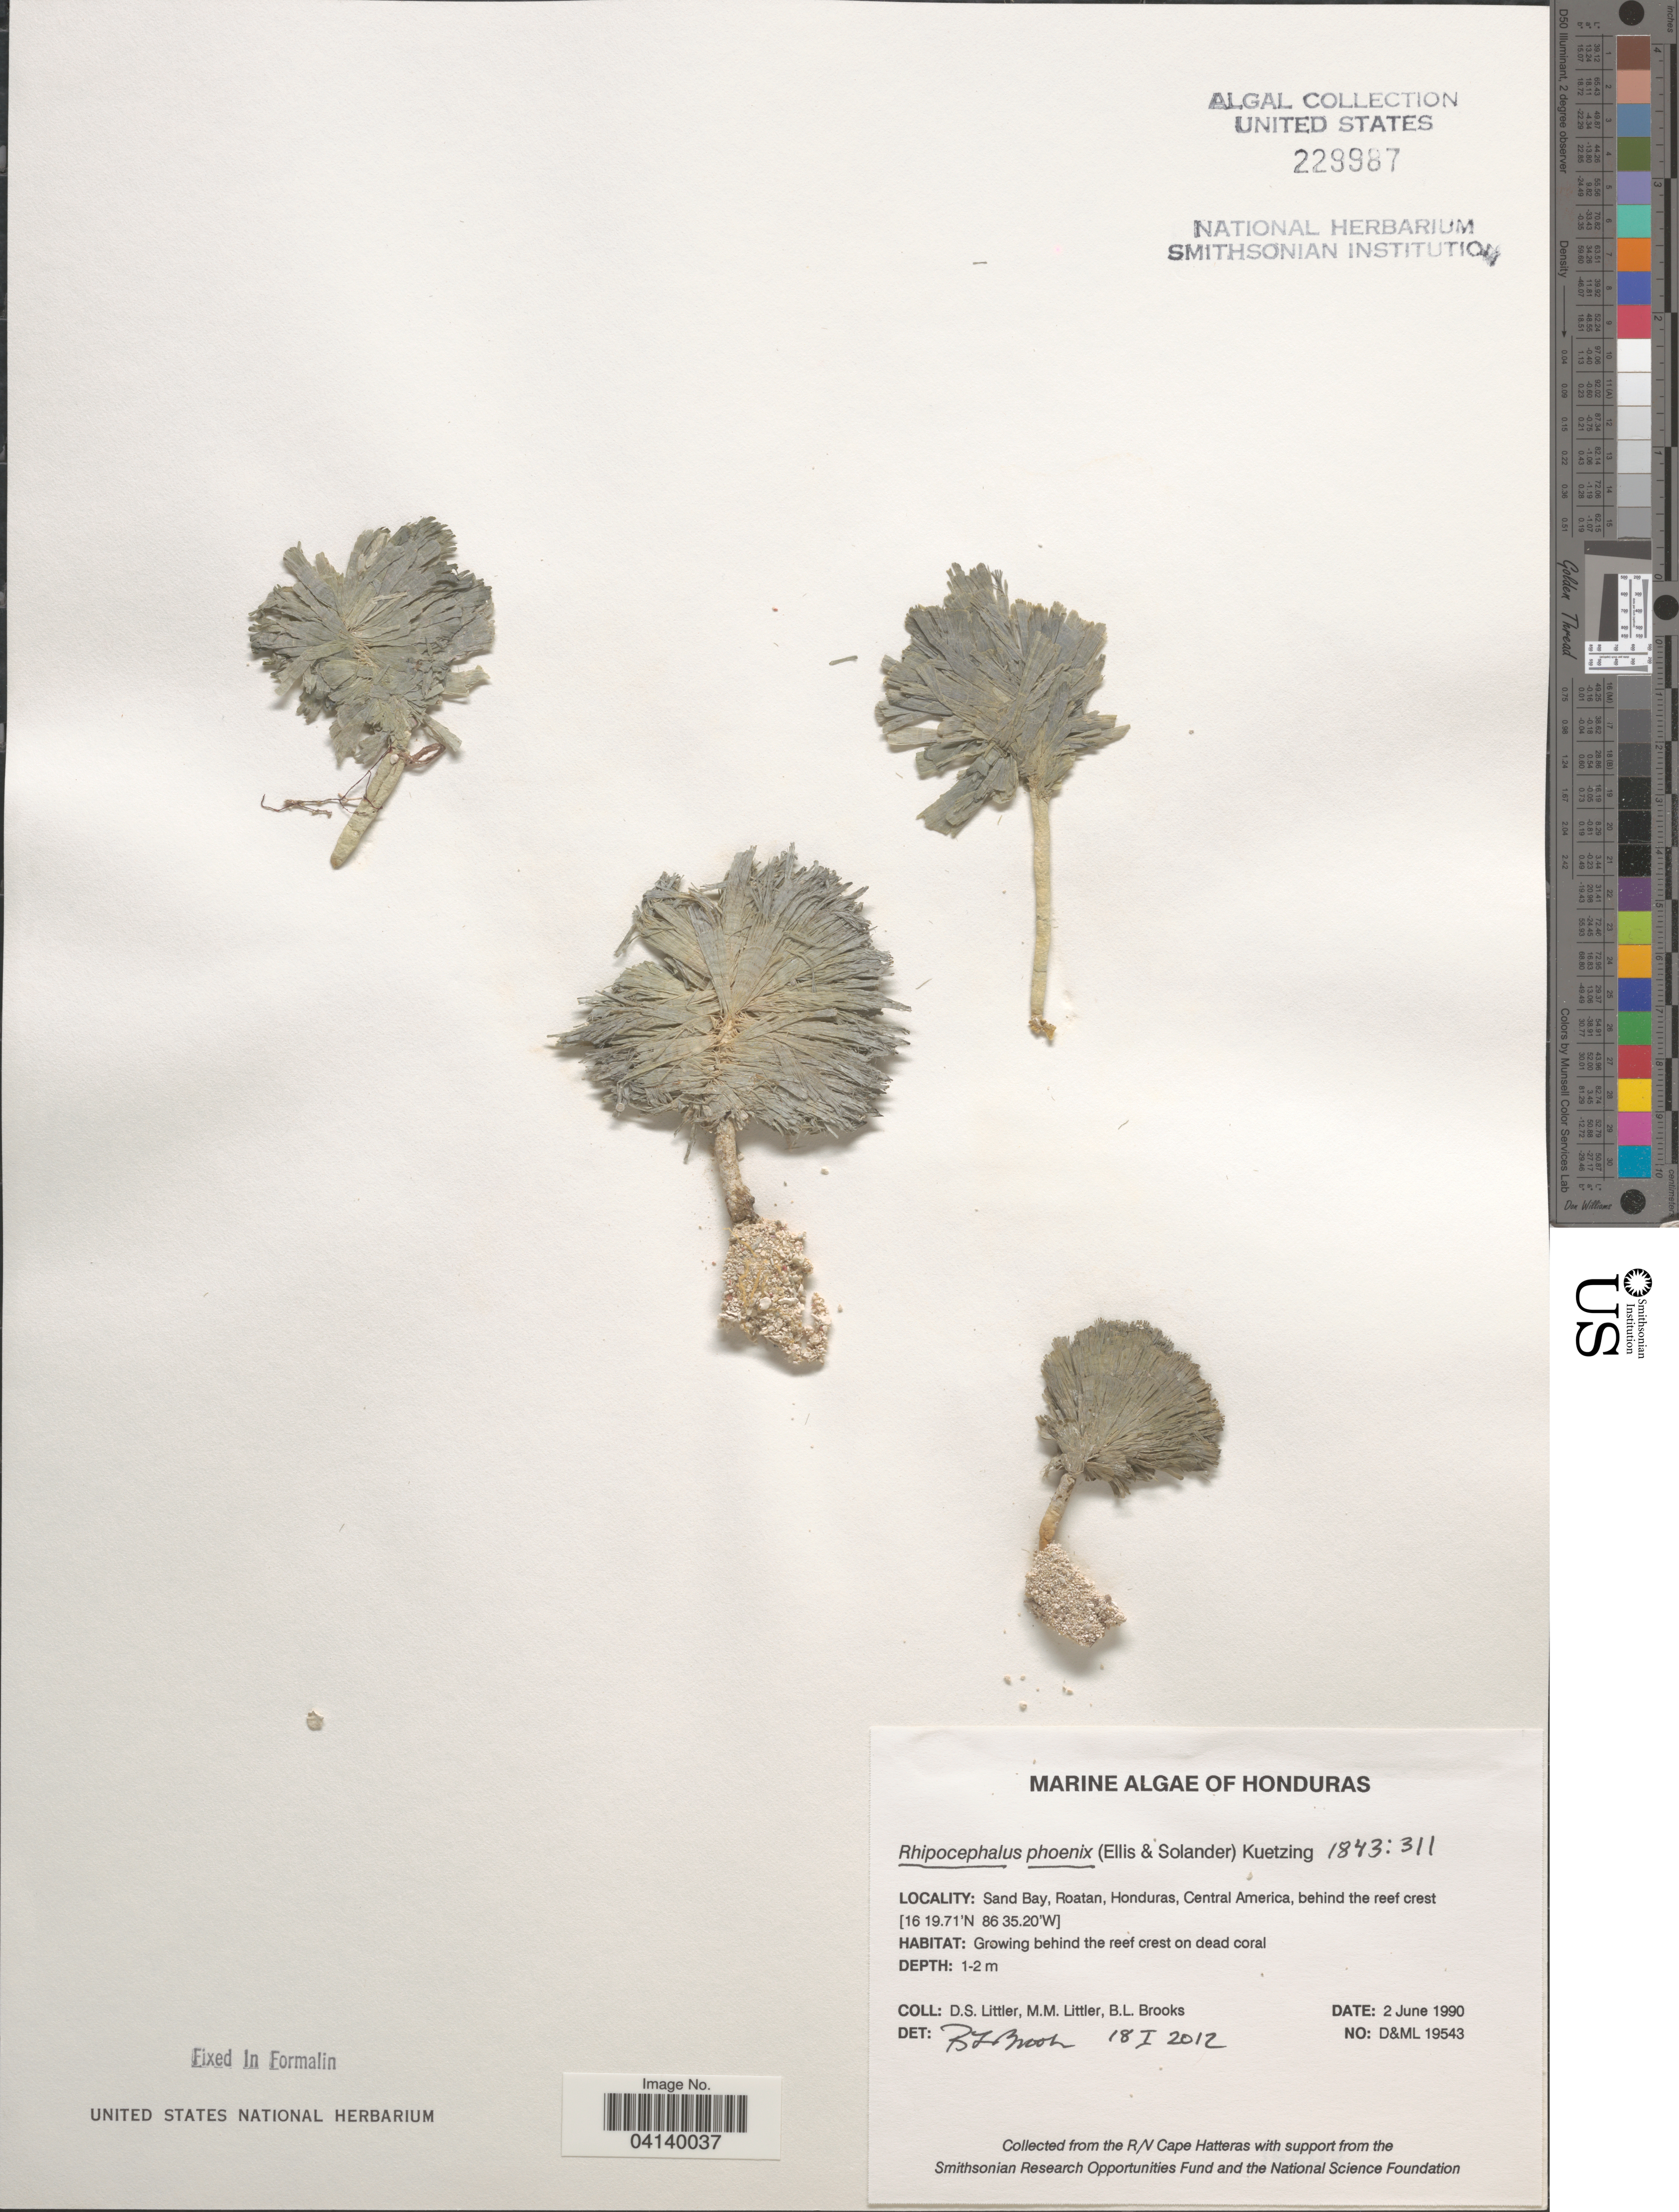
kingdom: Plantae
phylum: Chlorophyta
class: Ulvophyceae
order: Bryopsidales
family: Udoteaceae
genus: Rhipocephalus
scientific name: Rhipocephalus phoenix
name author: (J. Ellis & Sol.) Kütz.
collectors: D. S. Littler & B. Brooks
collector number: D&ML19543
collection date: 1990-06-02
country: Honduras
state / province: Islas de la Bahía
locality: Sand Bay, Roatan, behind the reef crest.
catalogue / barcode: US 229987